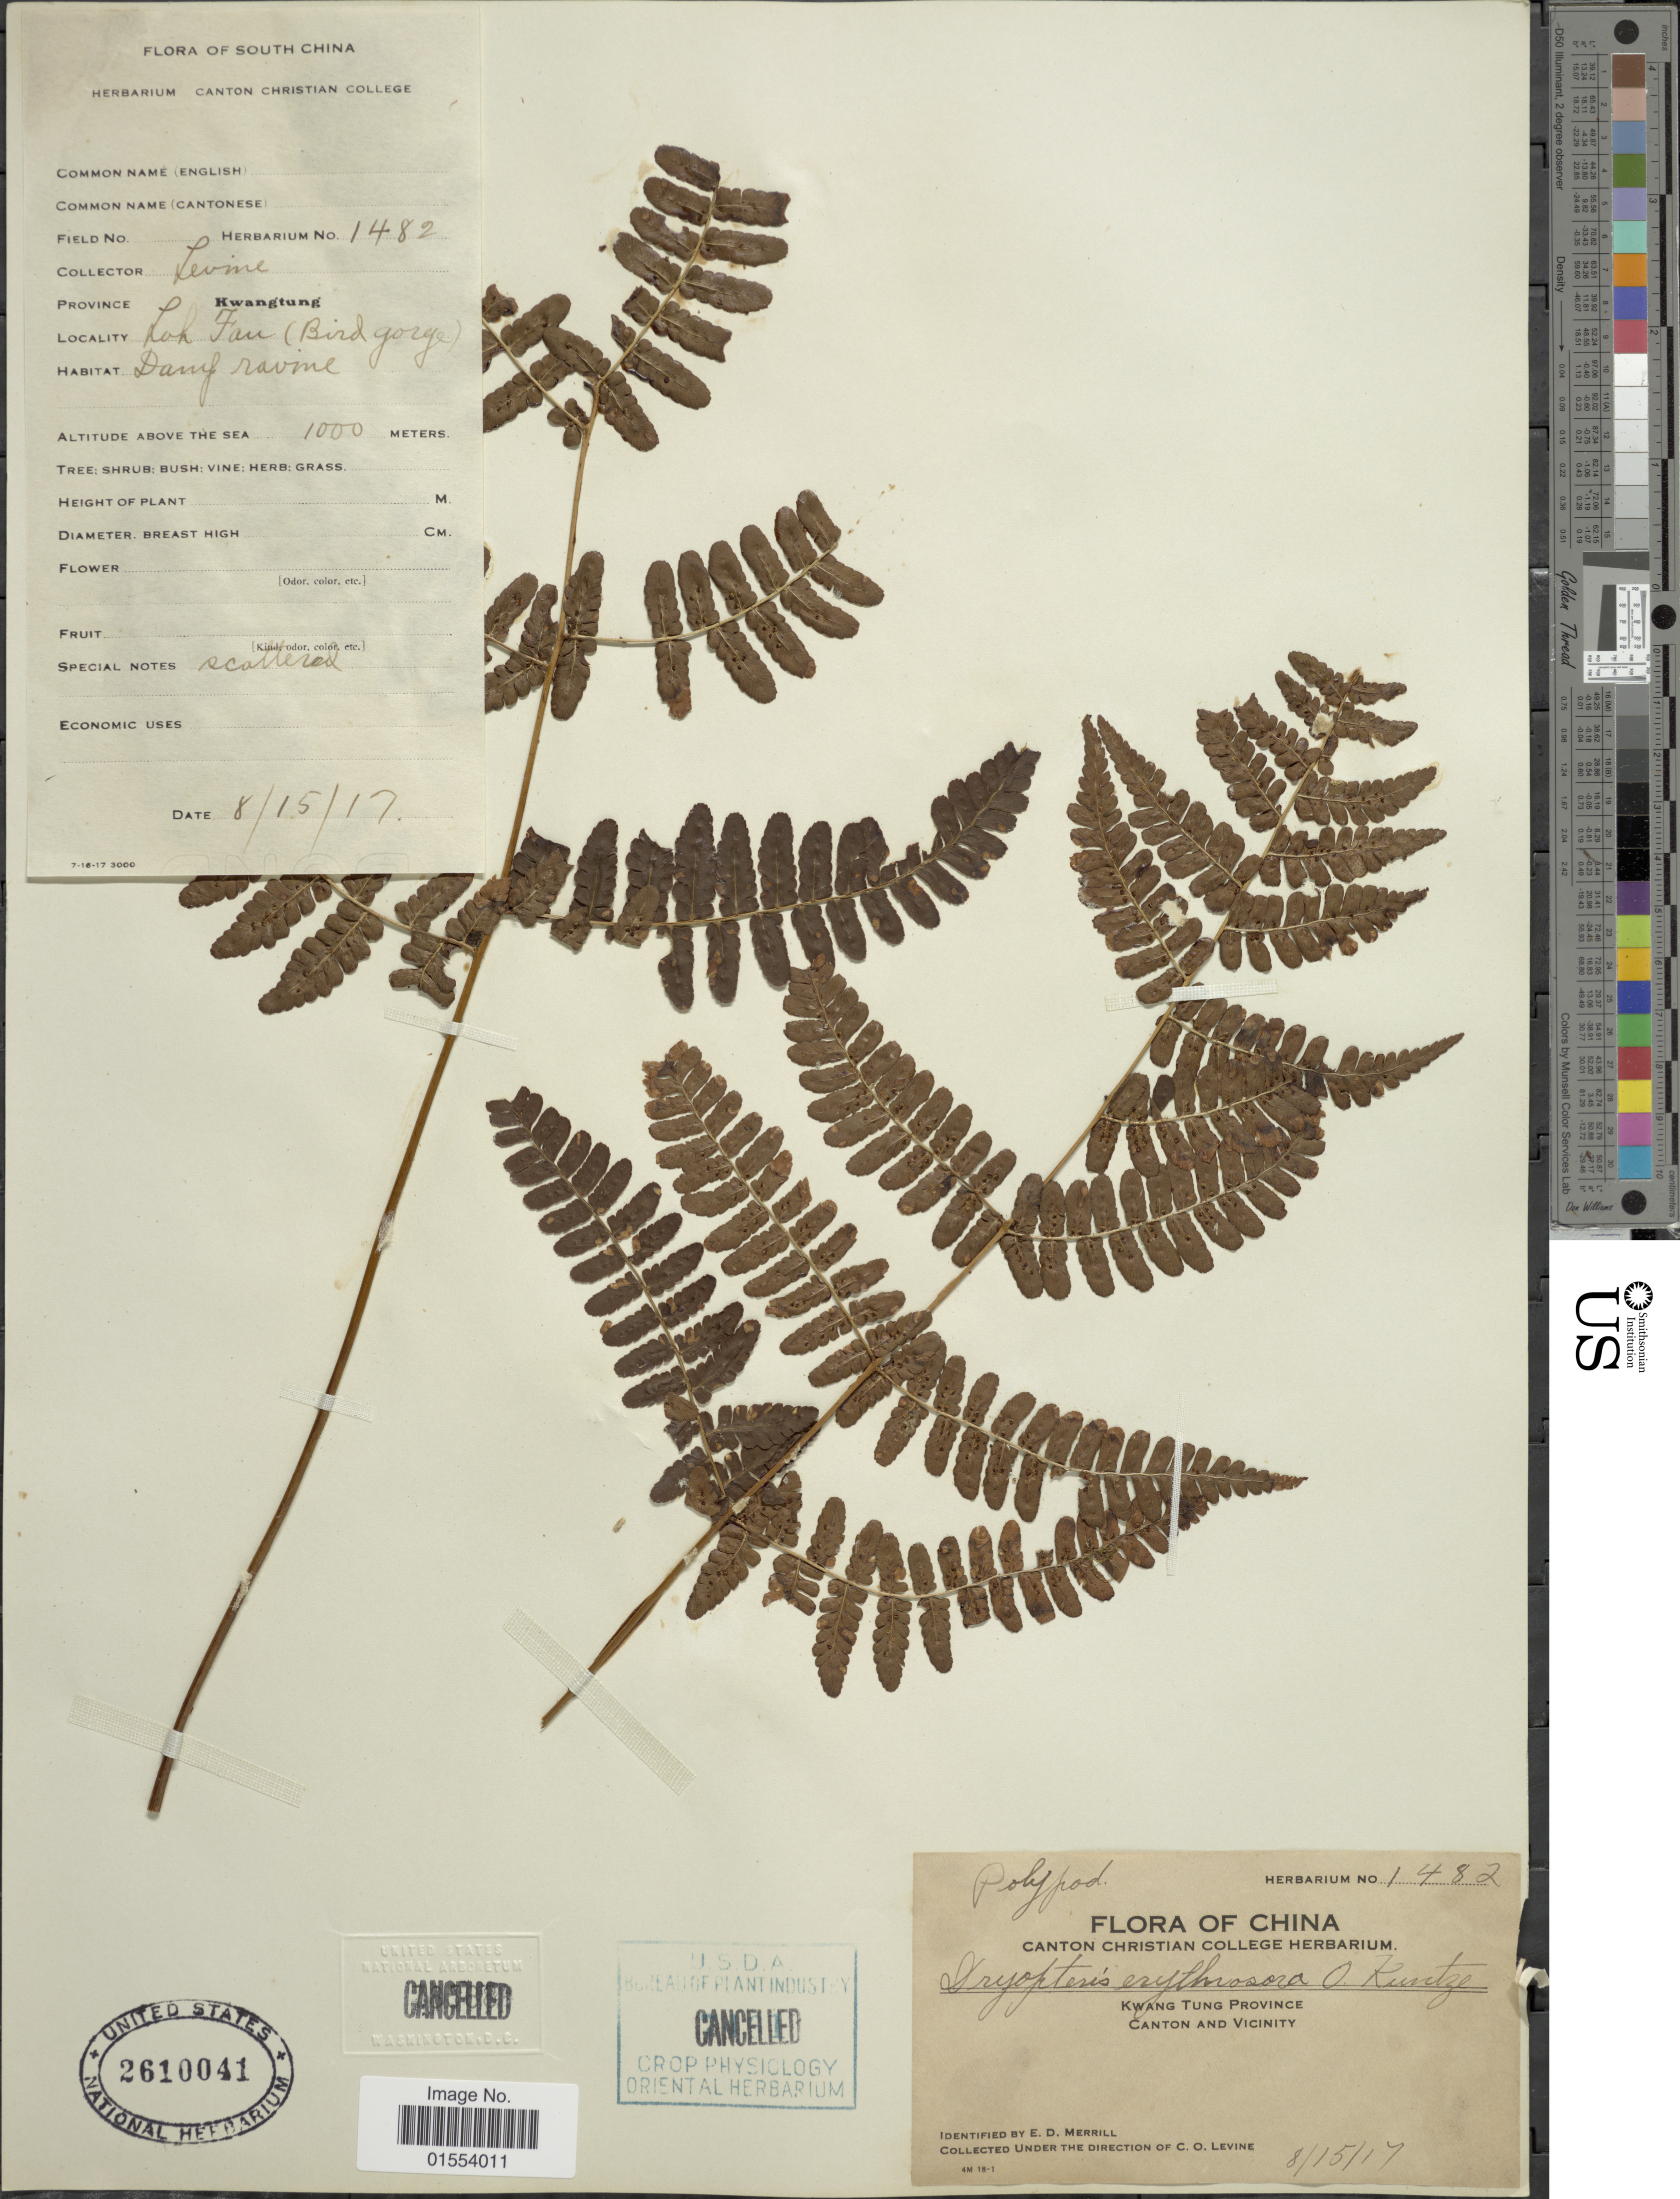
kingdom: Plantae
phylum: Tracheophyta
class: Polypodiopsida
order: Polypodiales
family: Dryopteridaceae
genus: Dryopteris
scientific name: Dryopteris erythrosora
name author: (D.C. Eaton) Kuntze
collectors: C. O. Levine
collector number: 1482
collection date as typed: Transcribed d/m/y: 15/8/17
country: China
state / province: Guangdong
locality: South China. Loh Fau (Bird gorge), Province Kwangtung, Canton and Vicinity.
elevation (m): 1000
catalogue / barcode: US 2610041